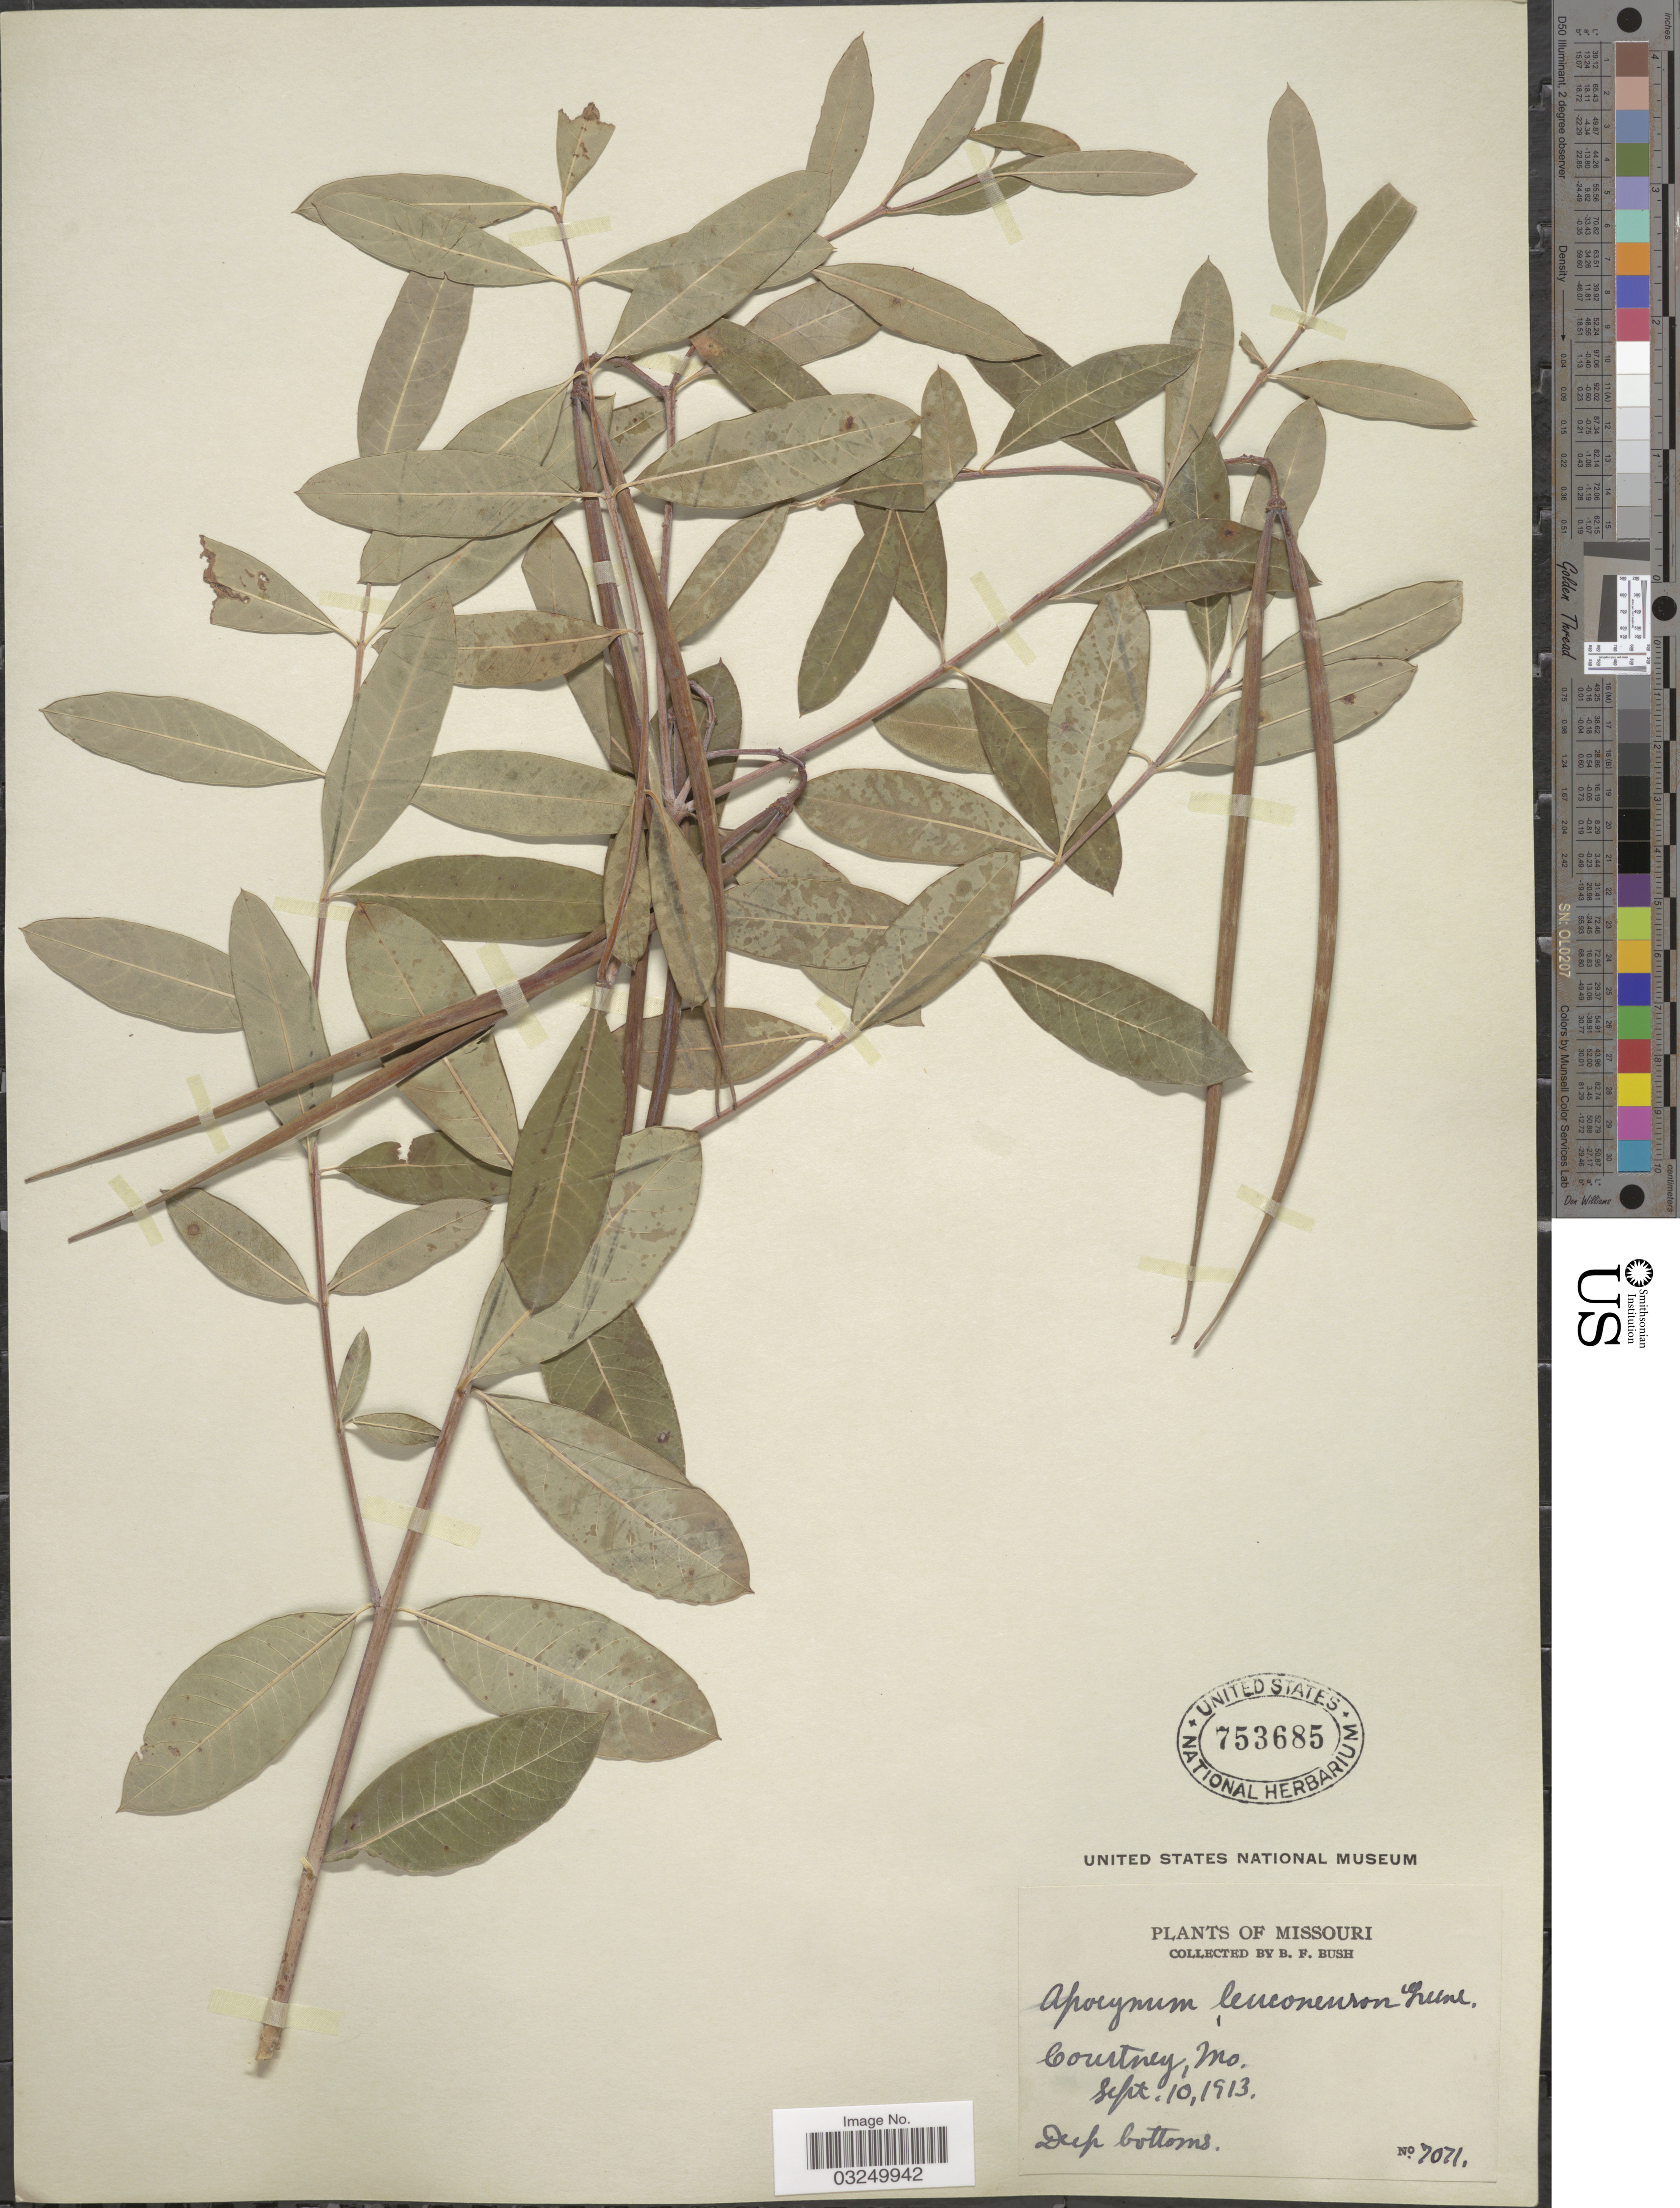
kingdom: Plantae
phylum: Tracheophyta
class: Magnoliopsida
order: Gentianales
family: Apocynaceae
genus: Apocynum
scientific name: Apocynum leuconeuron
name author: Greene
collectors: B. F. Bush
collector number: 7071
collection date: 1913-09-10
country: United States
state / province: Missouri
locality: Courtney.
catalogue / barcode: US 753685